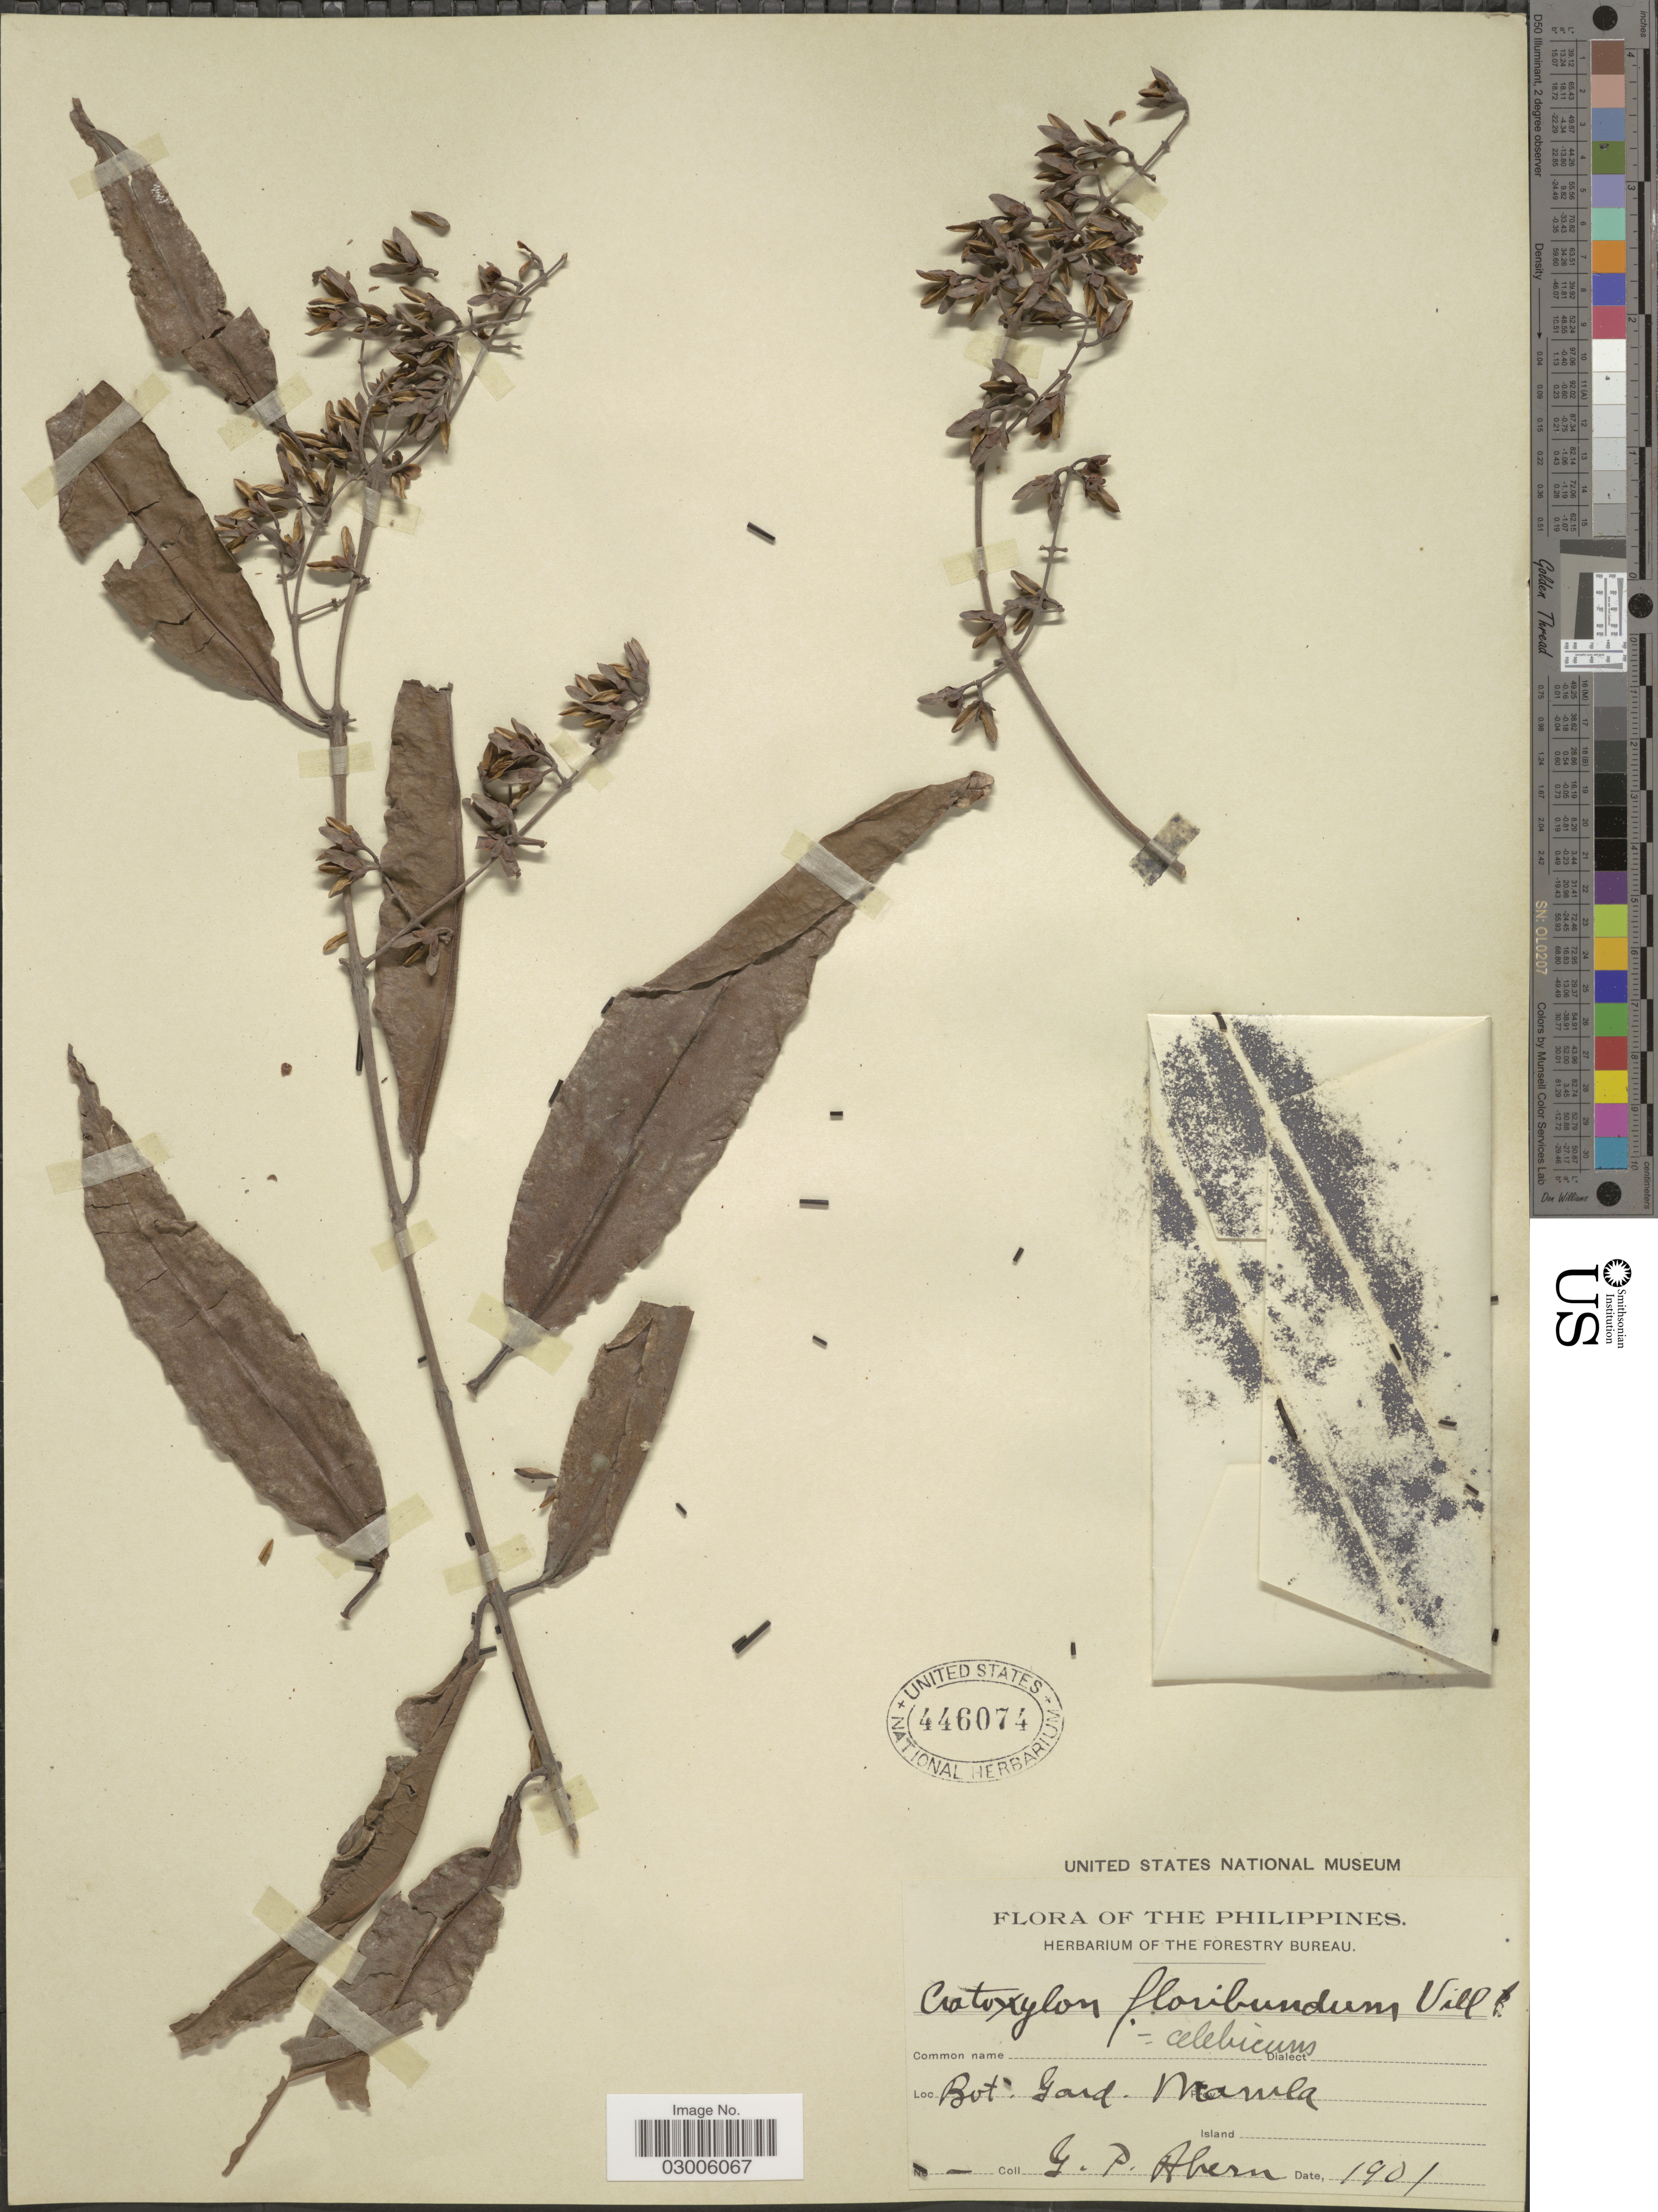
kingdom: Plantae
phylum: Tracheophyta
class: Magnoliopsida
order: Malpighiales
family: Hypericaceae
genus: Cratoxylum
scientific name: Cratoxylum celebicum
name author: Blume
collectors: G. Ahern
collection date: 1901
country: Philippines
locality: Bot. Gard. Manila.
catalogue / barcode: US 446074